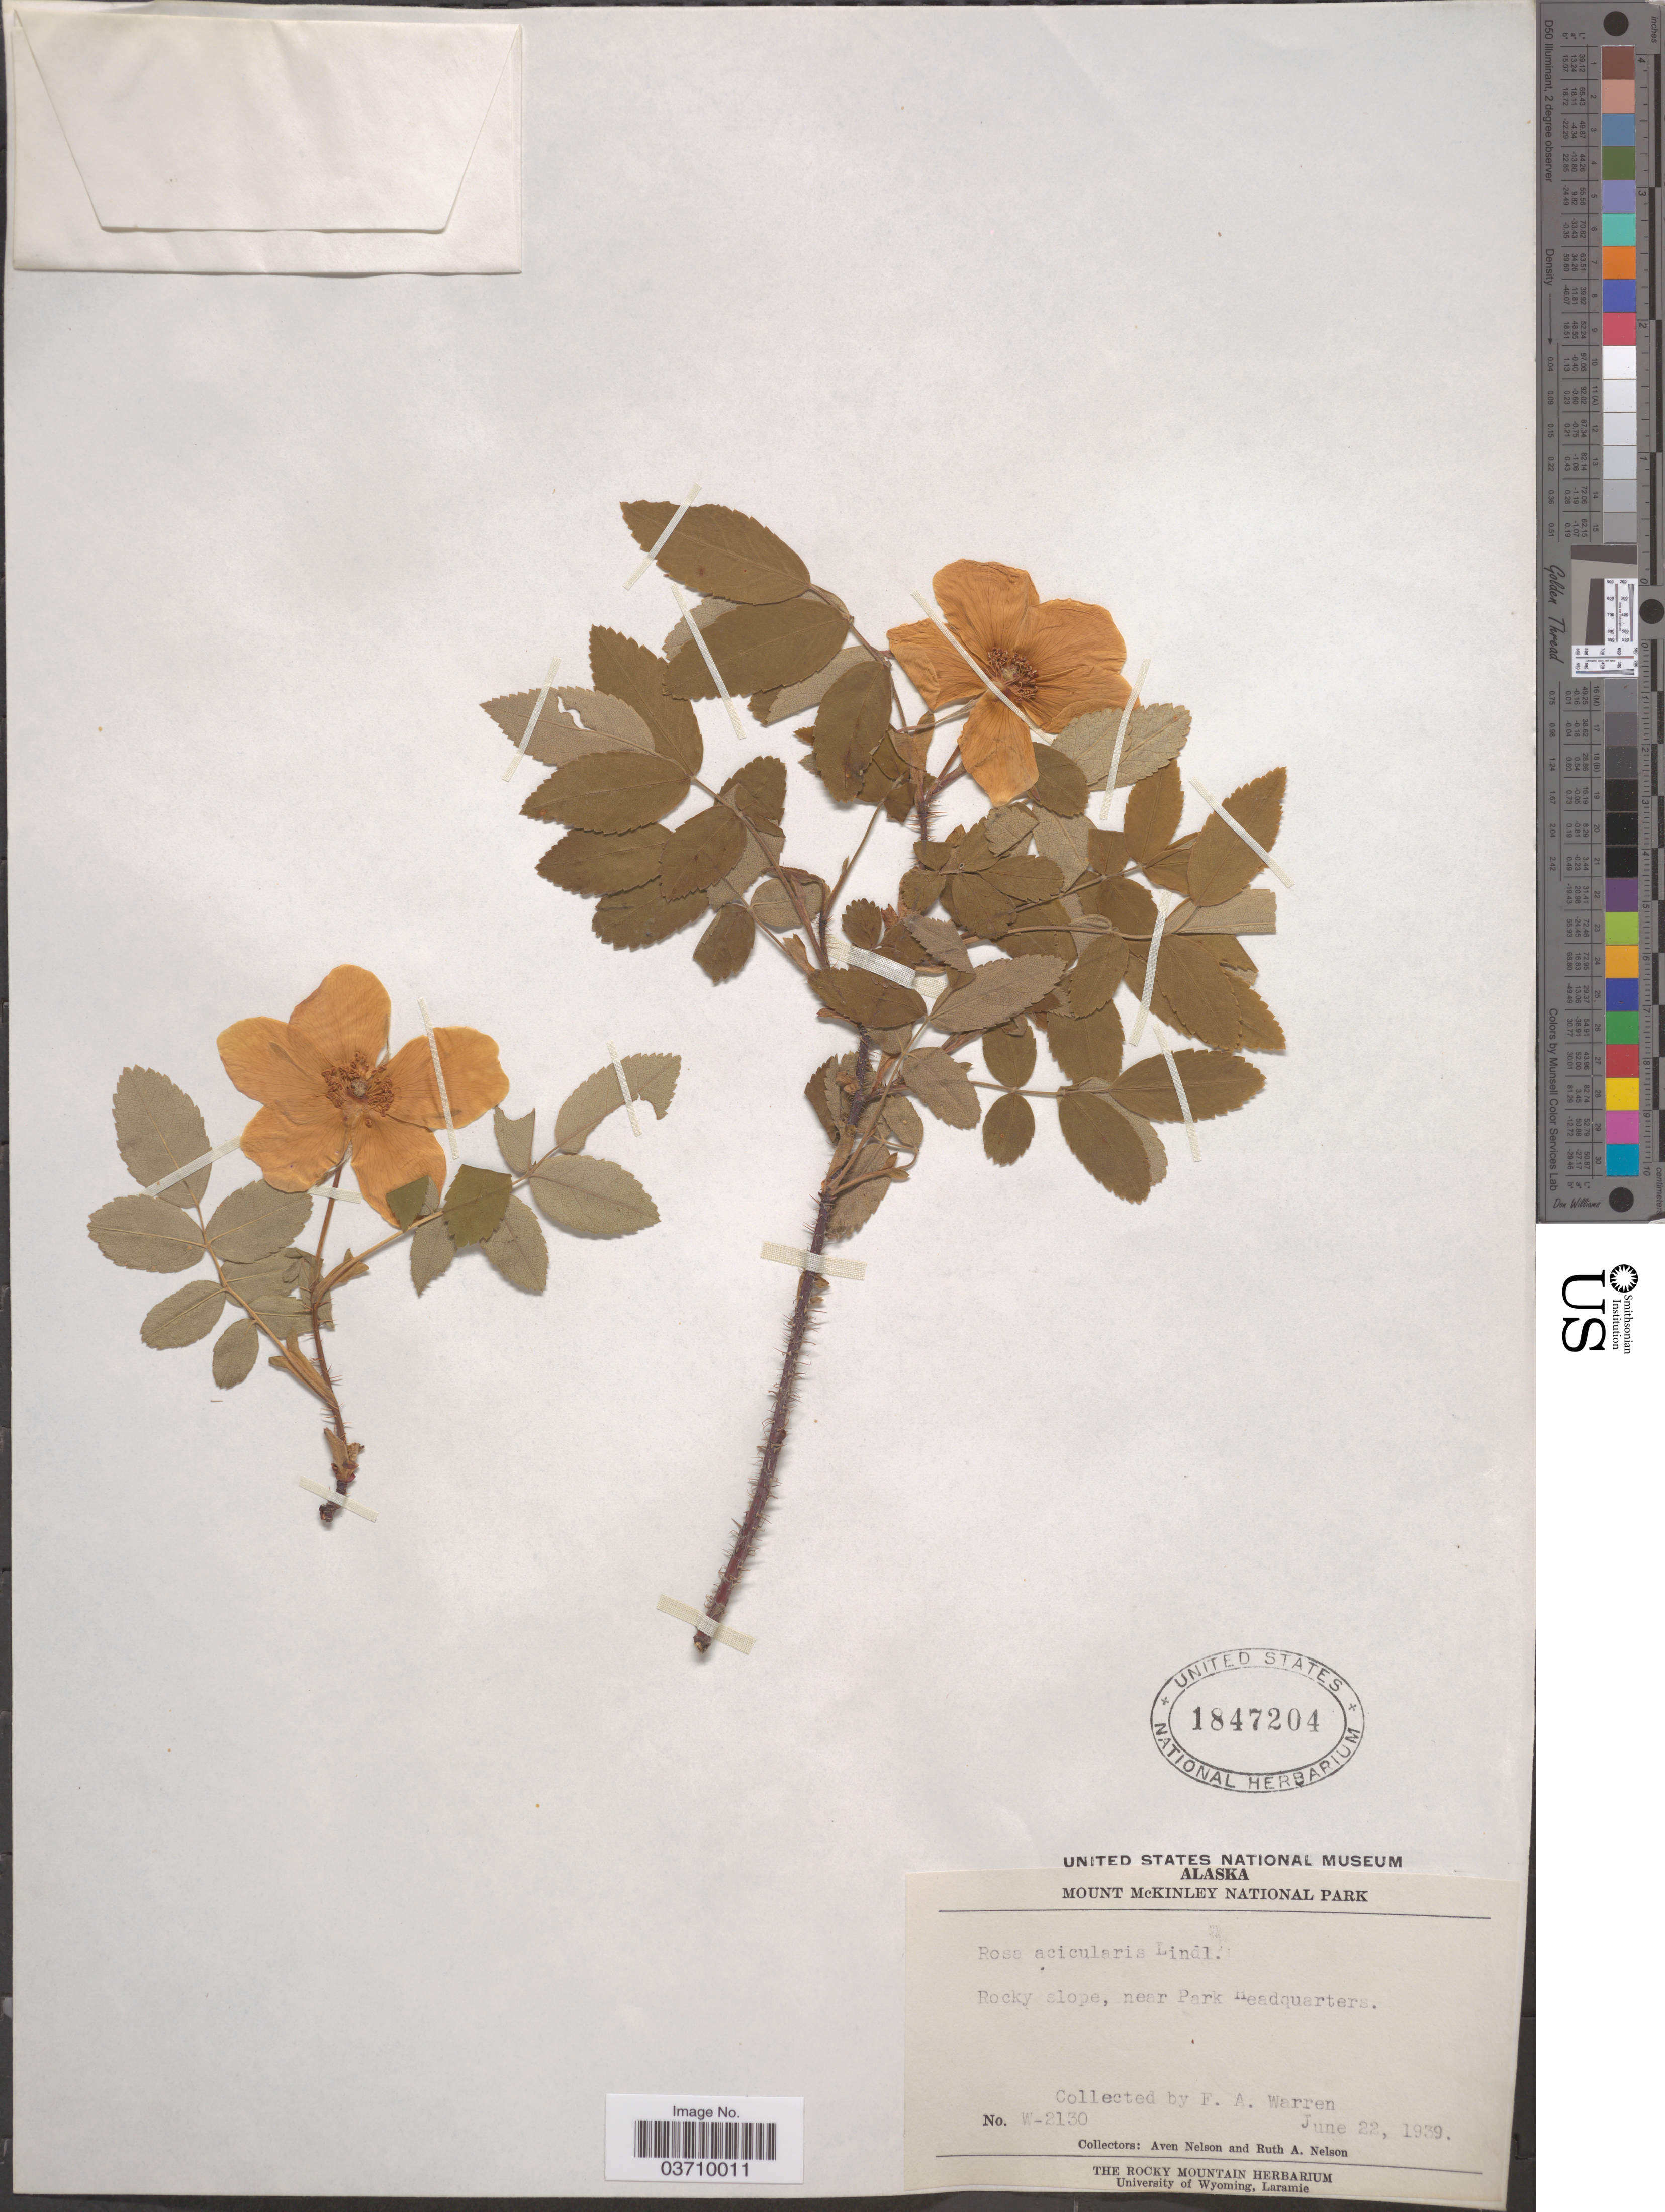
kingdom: Plantae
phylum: Tracheophyta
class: Magnoliopsida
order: Rosales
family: Rosaceae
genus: Rosa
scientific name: Rosa acicularis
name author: Lindl.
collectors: F. Warren, A. Nelson & R. A. Nelson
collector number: W-2130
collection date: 1939-06-22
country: United States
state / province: Alaska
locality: Mount McKinley National Park. Rocky slope, near Park Headquarters.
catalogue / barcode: US 1847204